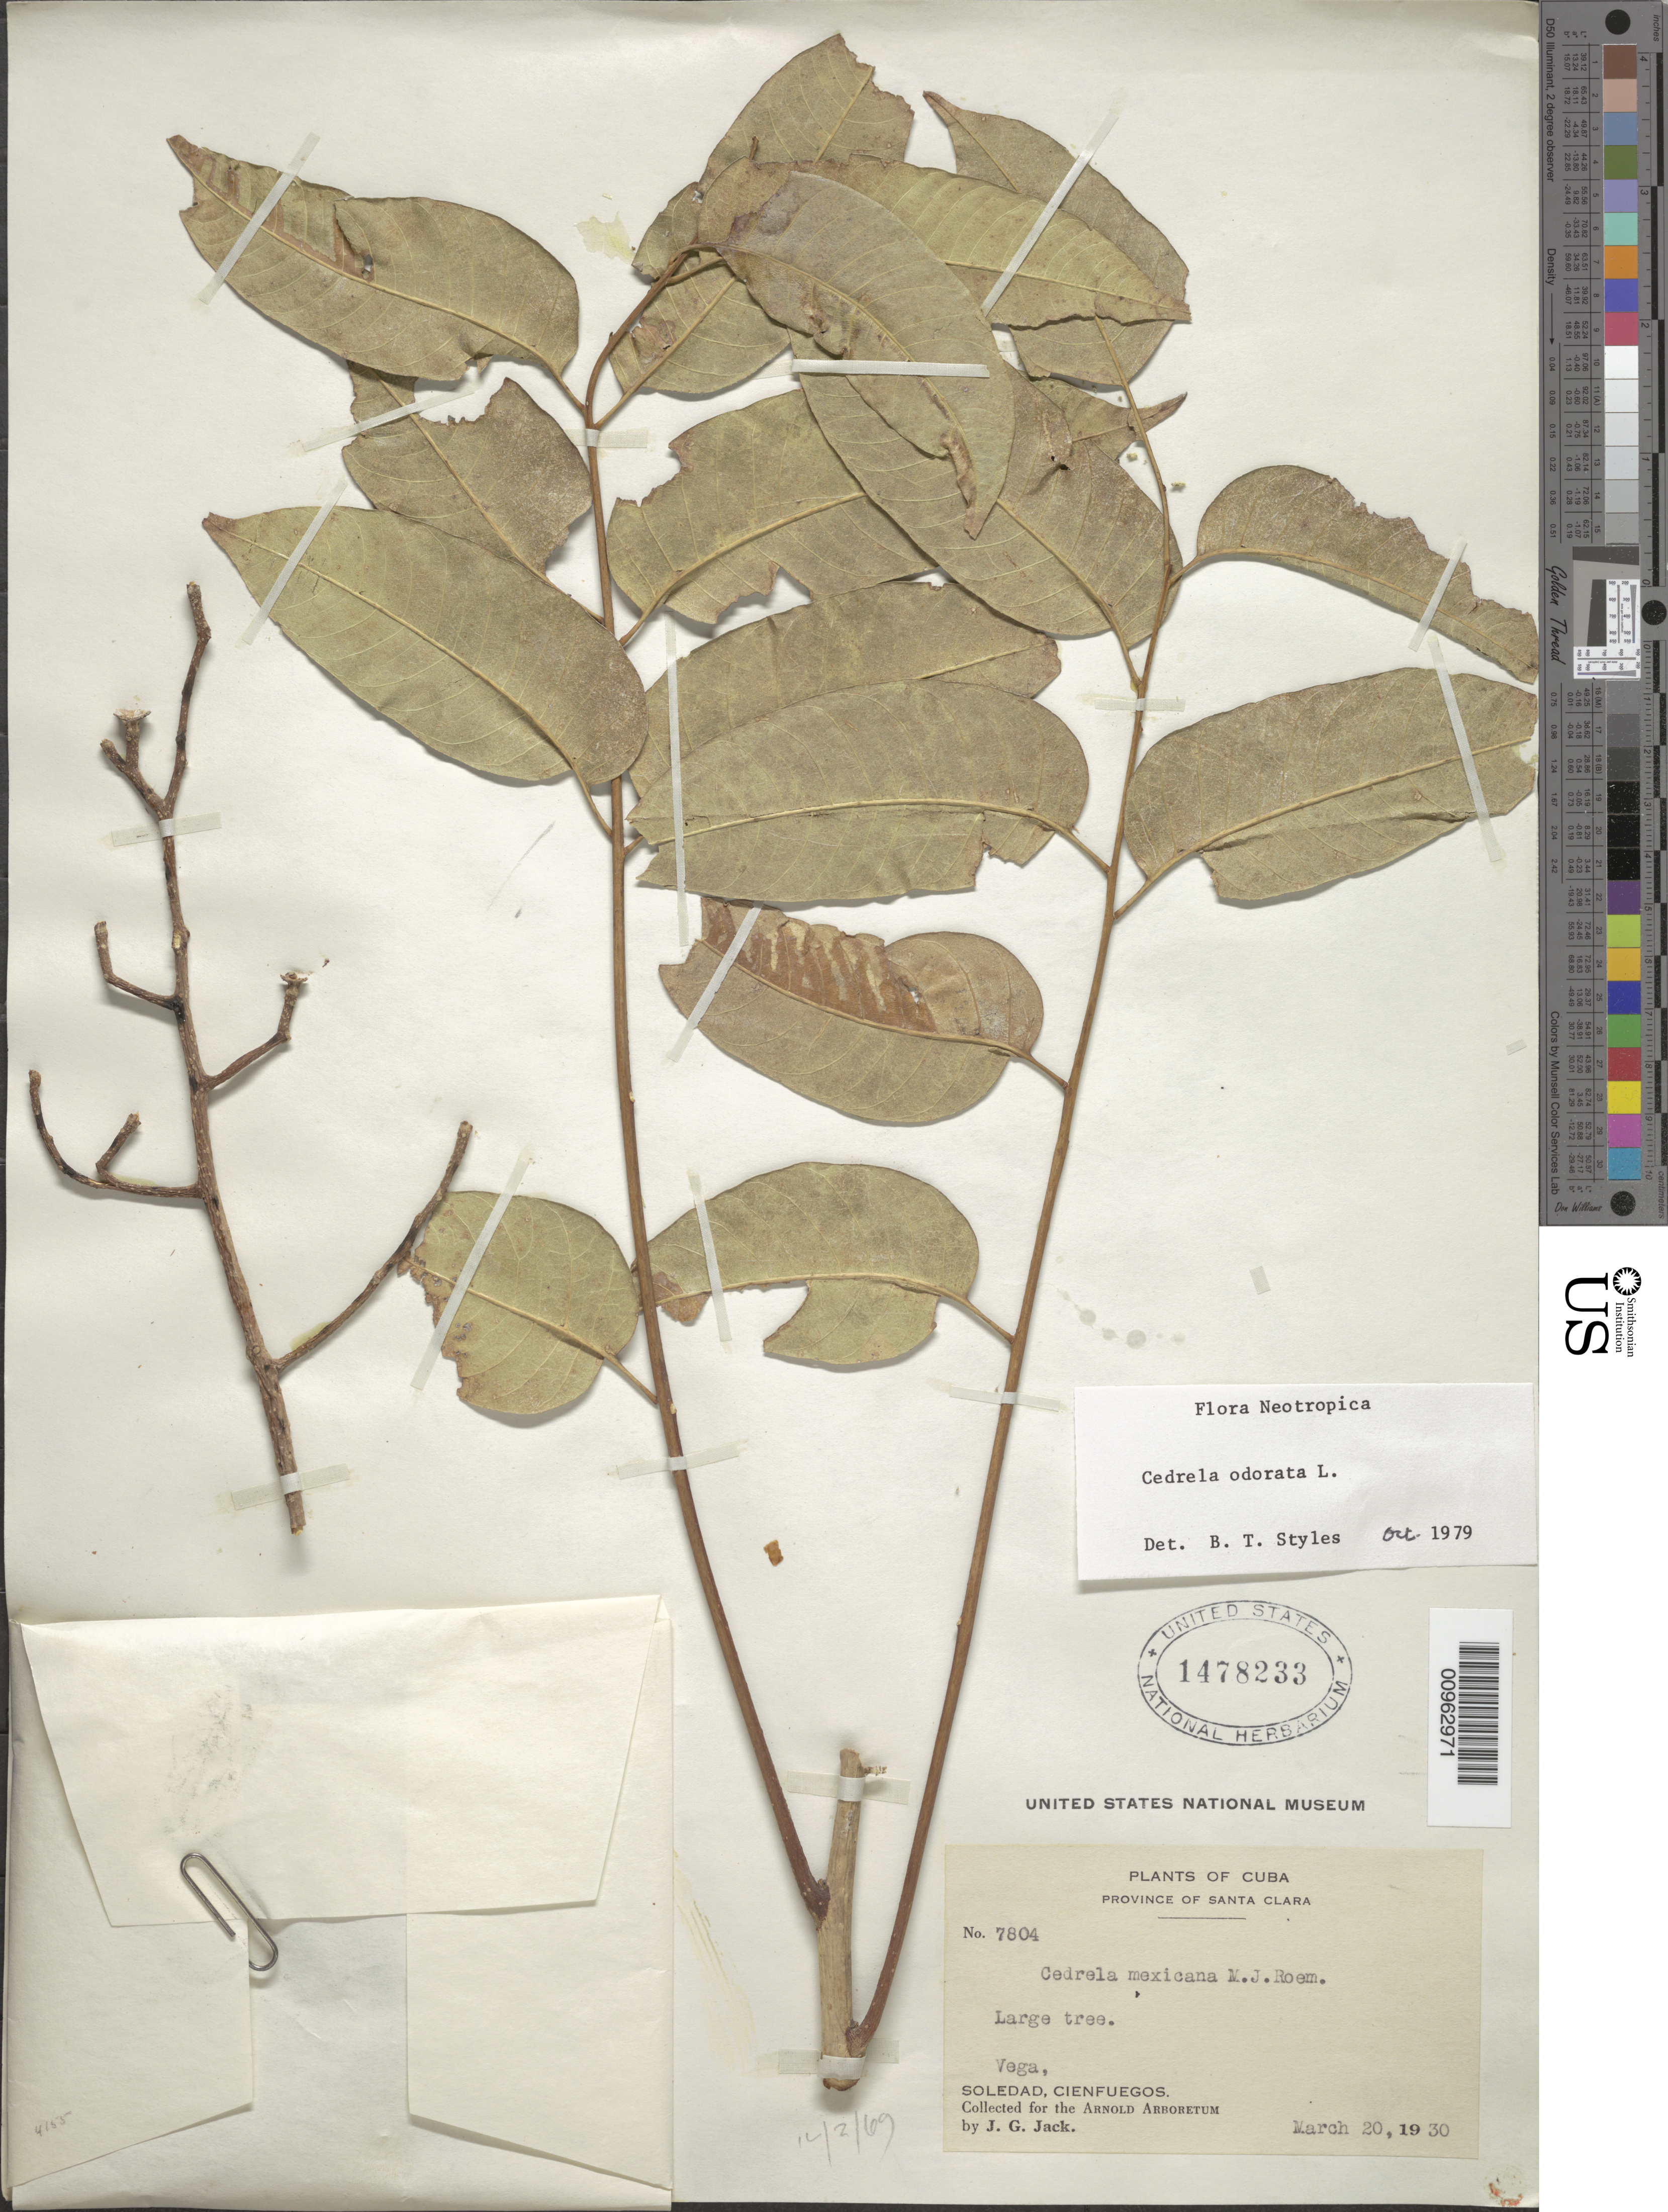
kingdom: Plantae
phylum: Tracheophyta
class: Magnoliopsida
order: Sapindales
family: Meliaceae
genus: Cedrela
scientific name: Cedrela odorata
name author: L.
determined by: Styles, B. T.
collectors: J. G. Jack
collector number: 7804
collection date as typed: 20 Mar 1930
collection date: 1930-03-20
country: Cuba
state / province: Cienfuegos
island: Cuba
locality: Vega, Soledad, Cienfuegos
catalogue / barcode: US 1478233